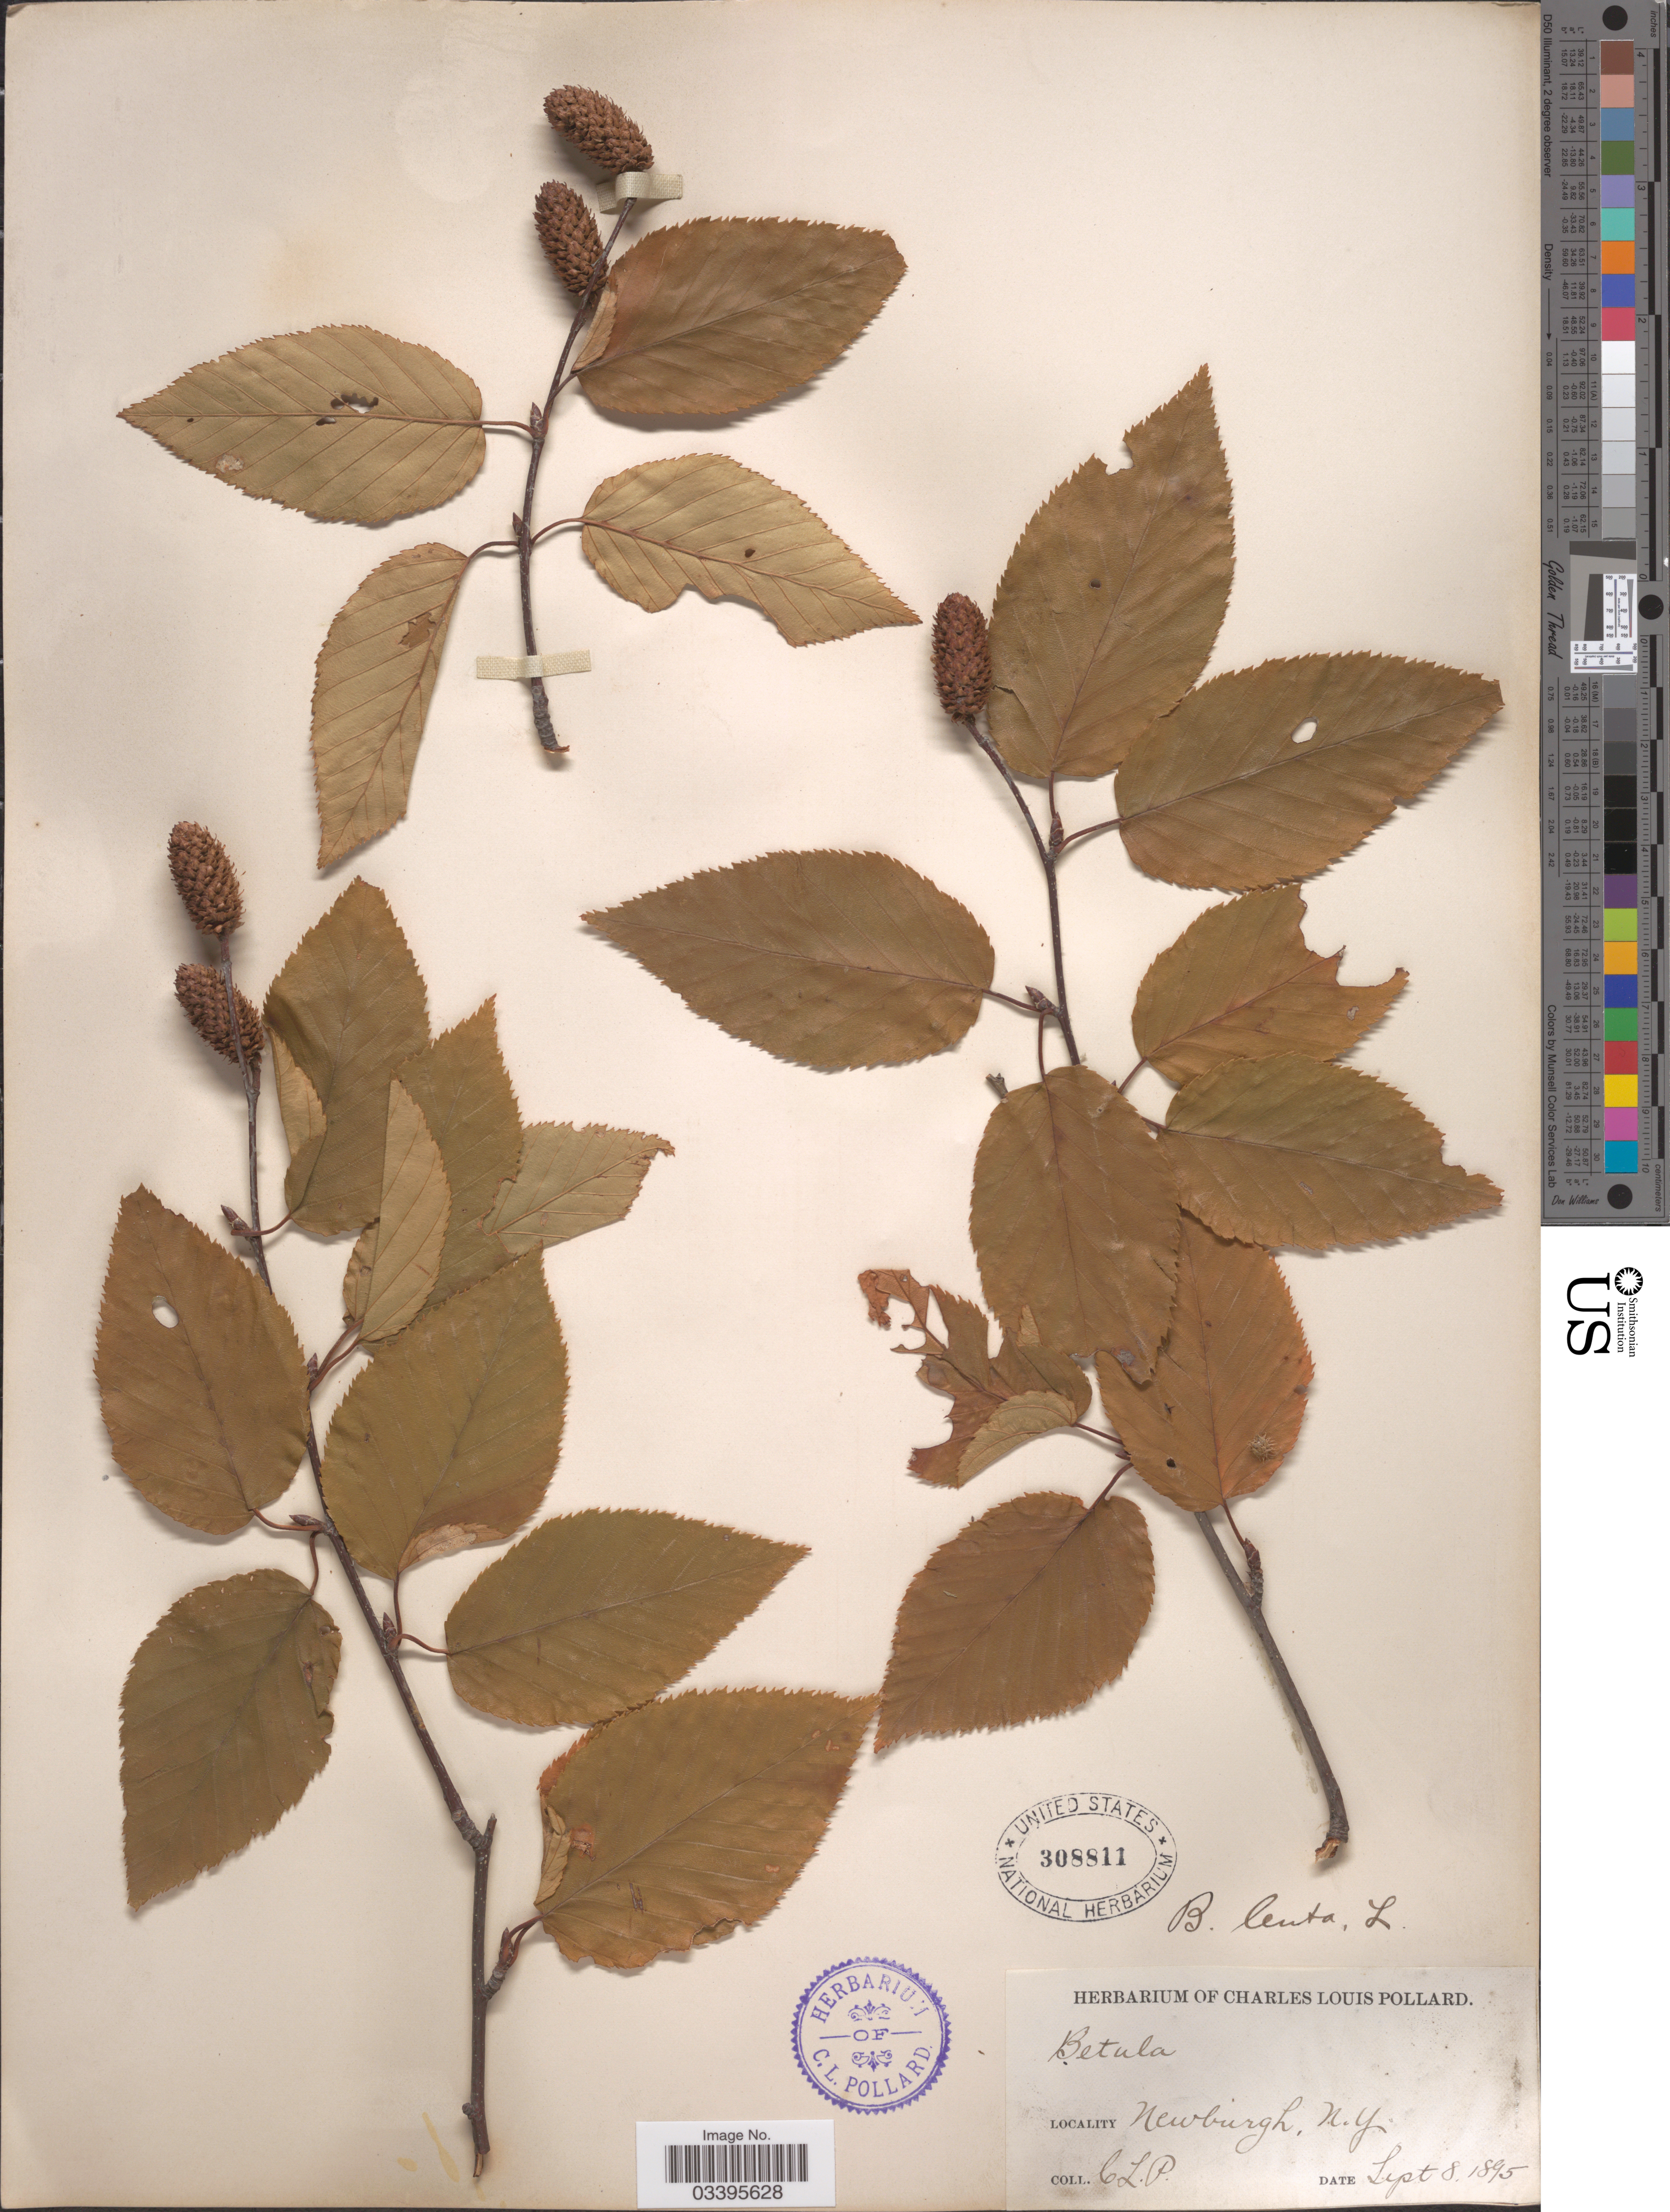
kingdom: Plantae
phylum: Tracheophyta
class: Magnoliopsida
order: Fagales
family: Betulaceae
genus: Betula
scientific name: Betula lenta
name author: L.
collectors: C. L. Pollard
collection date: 1895-09-08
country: United States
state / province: New York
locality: Newburgh.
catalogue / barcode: US 308811